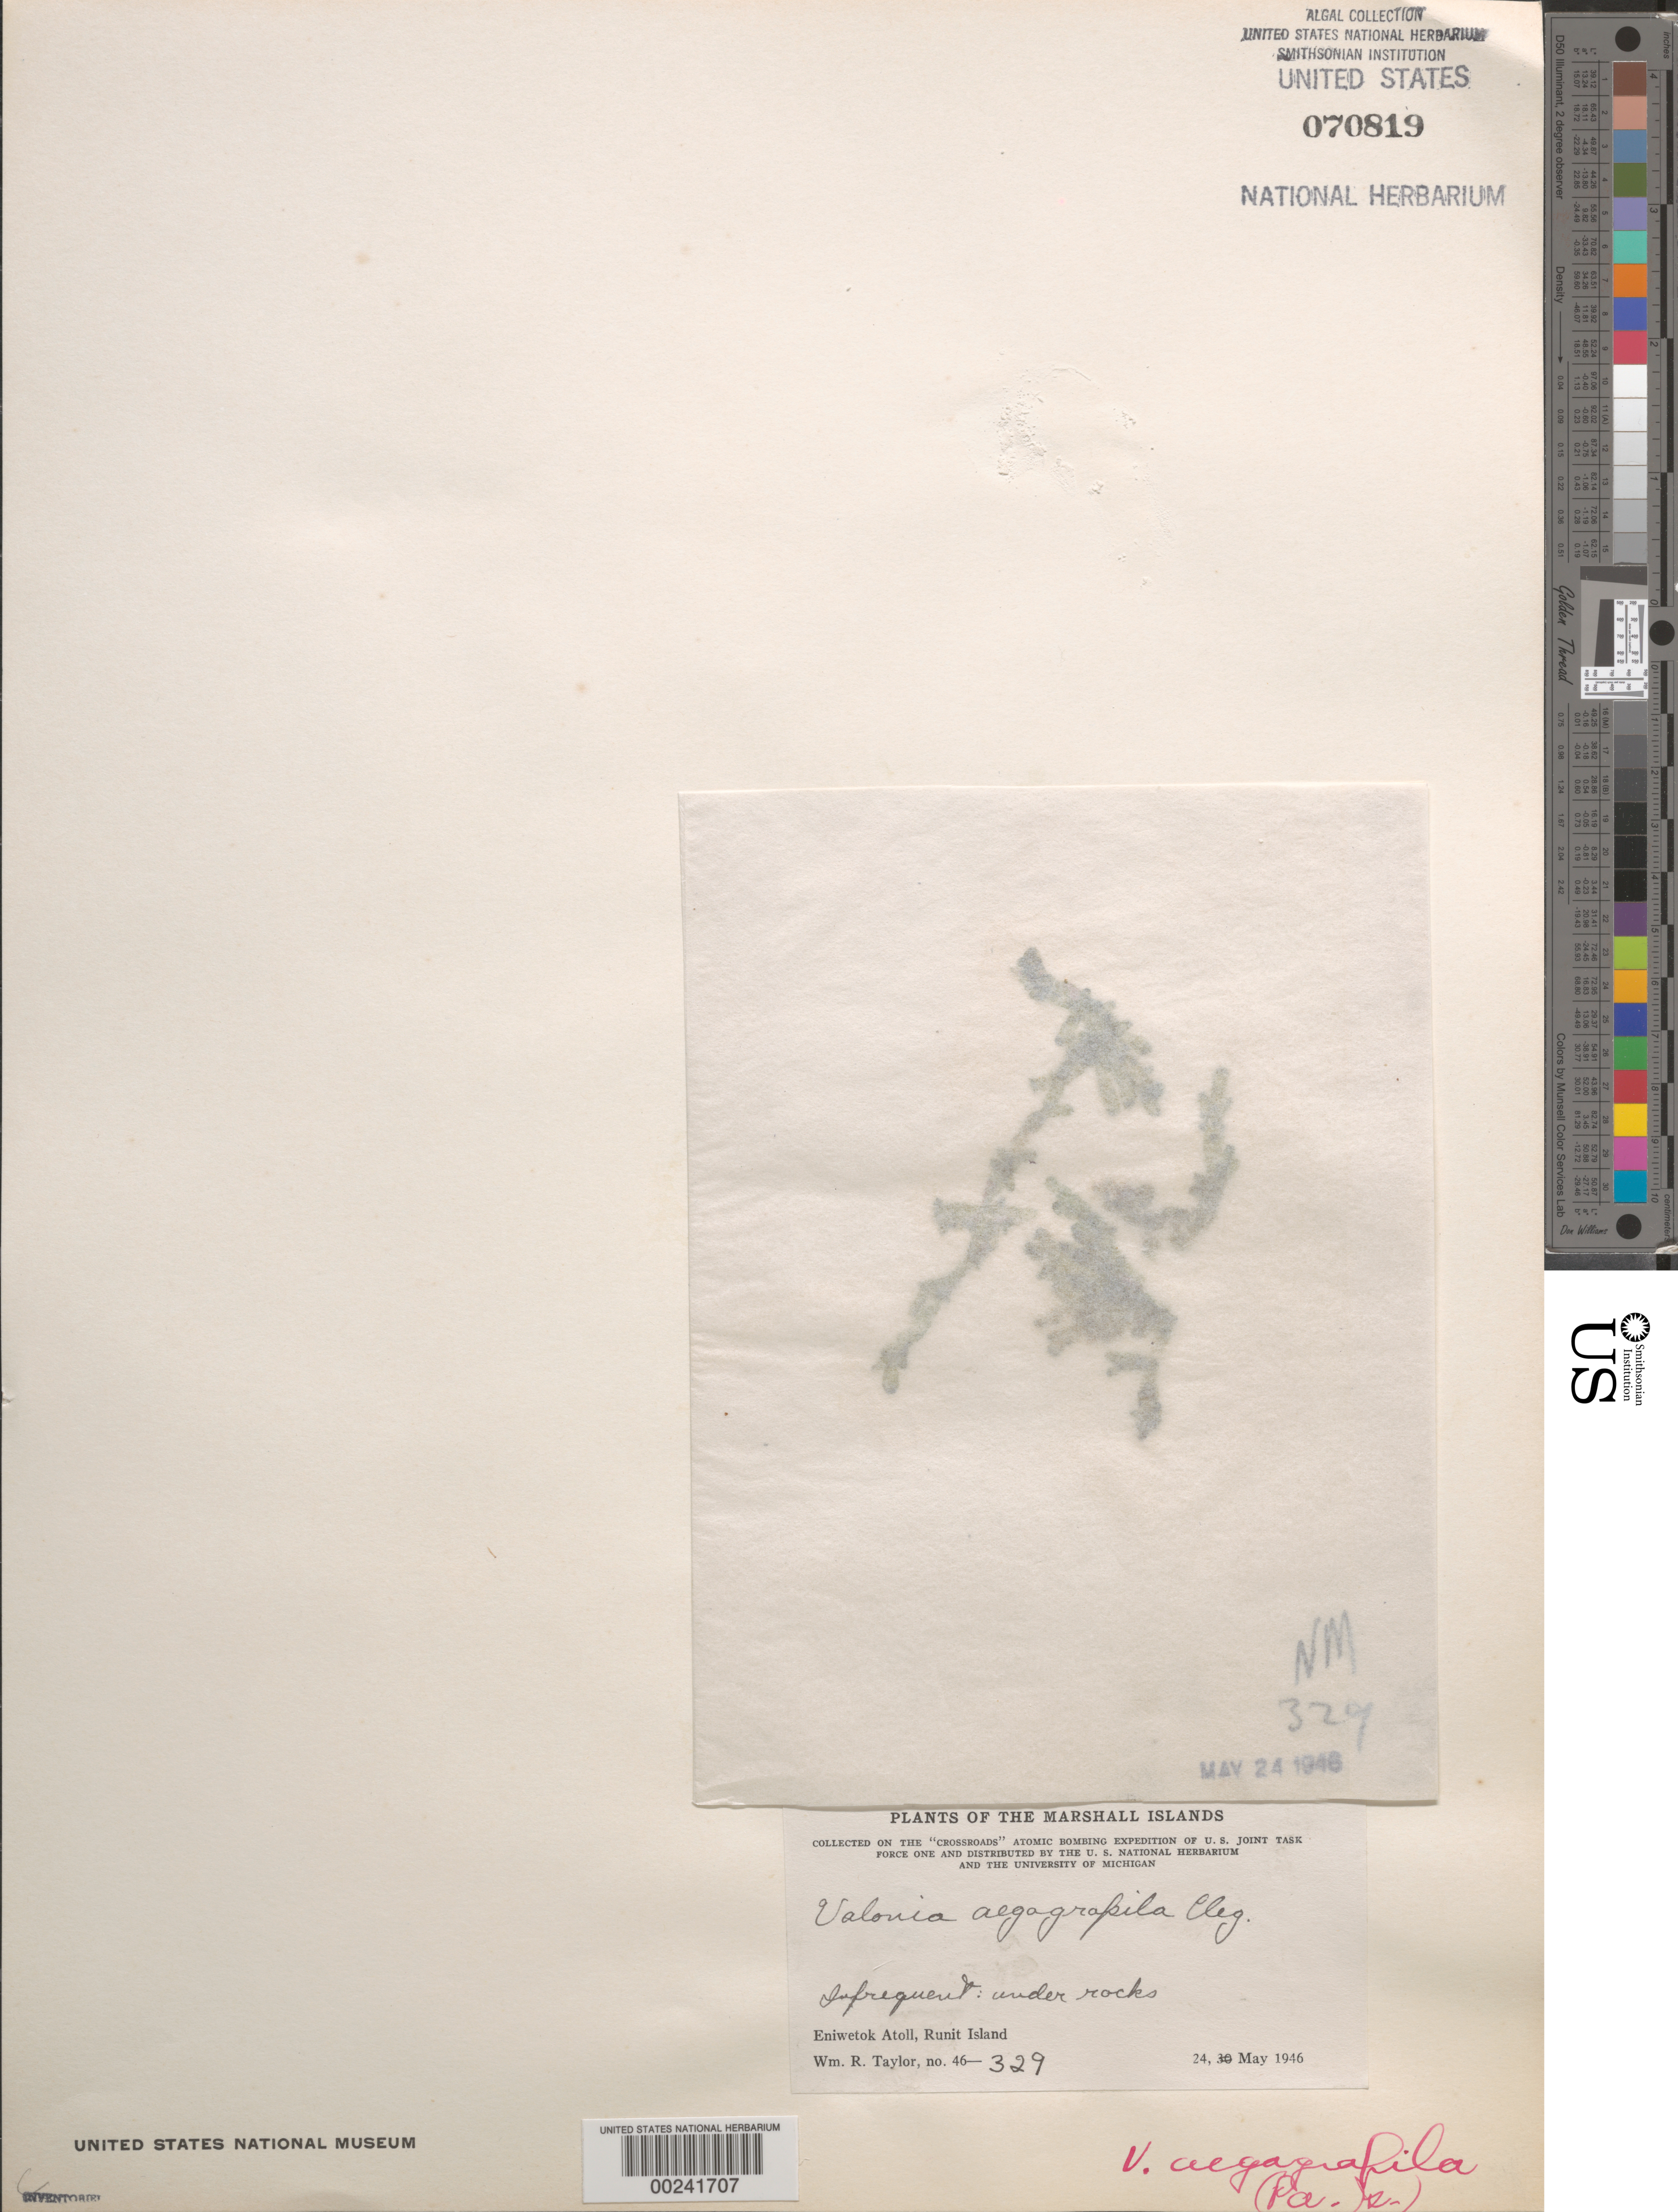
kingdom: Plantae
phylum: Chlorophyta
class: Ulvophyceae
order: Siphonocladales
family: Valoniaceae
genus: Valonia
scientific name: Valonia aegagropila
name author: C. Agardh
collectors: W. R. Taylor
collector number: WRT 46-329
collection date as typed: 24 May 1946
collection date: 1946-05-24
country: Marshall Islands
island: Enewetak [Eniwetok] Atoll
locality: Runit Islet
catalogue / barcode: US 70819